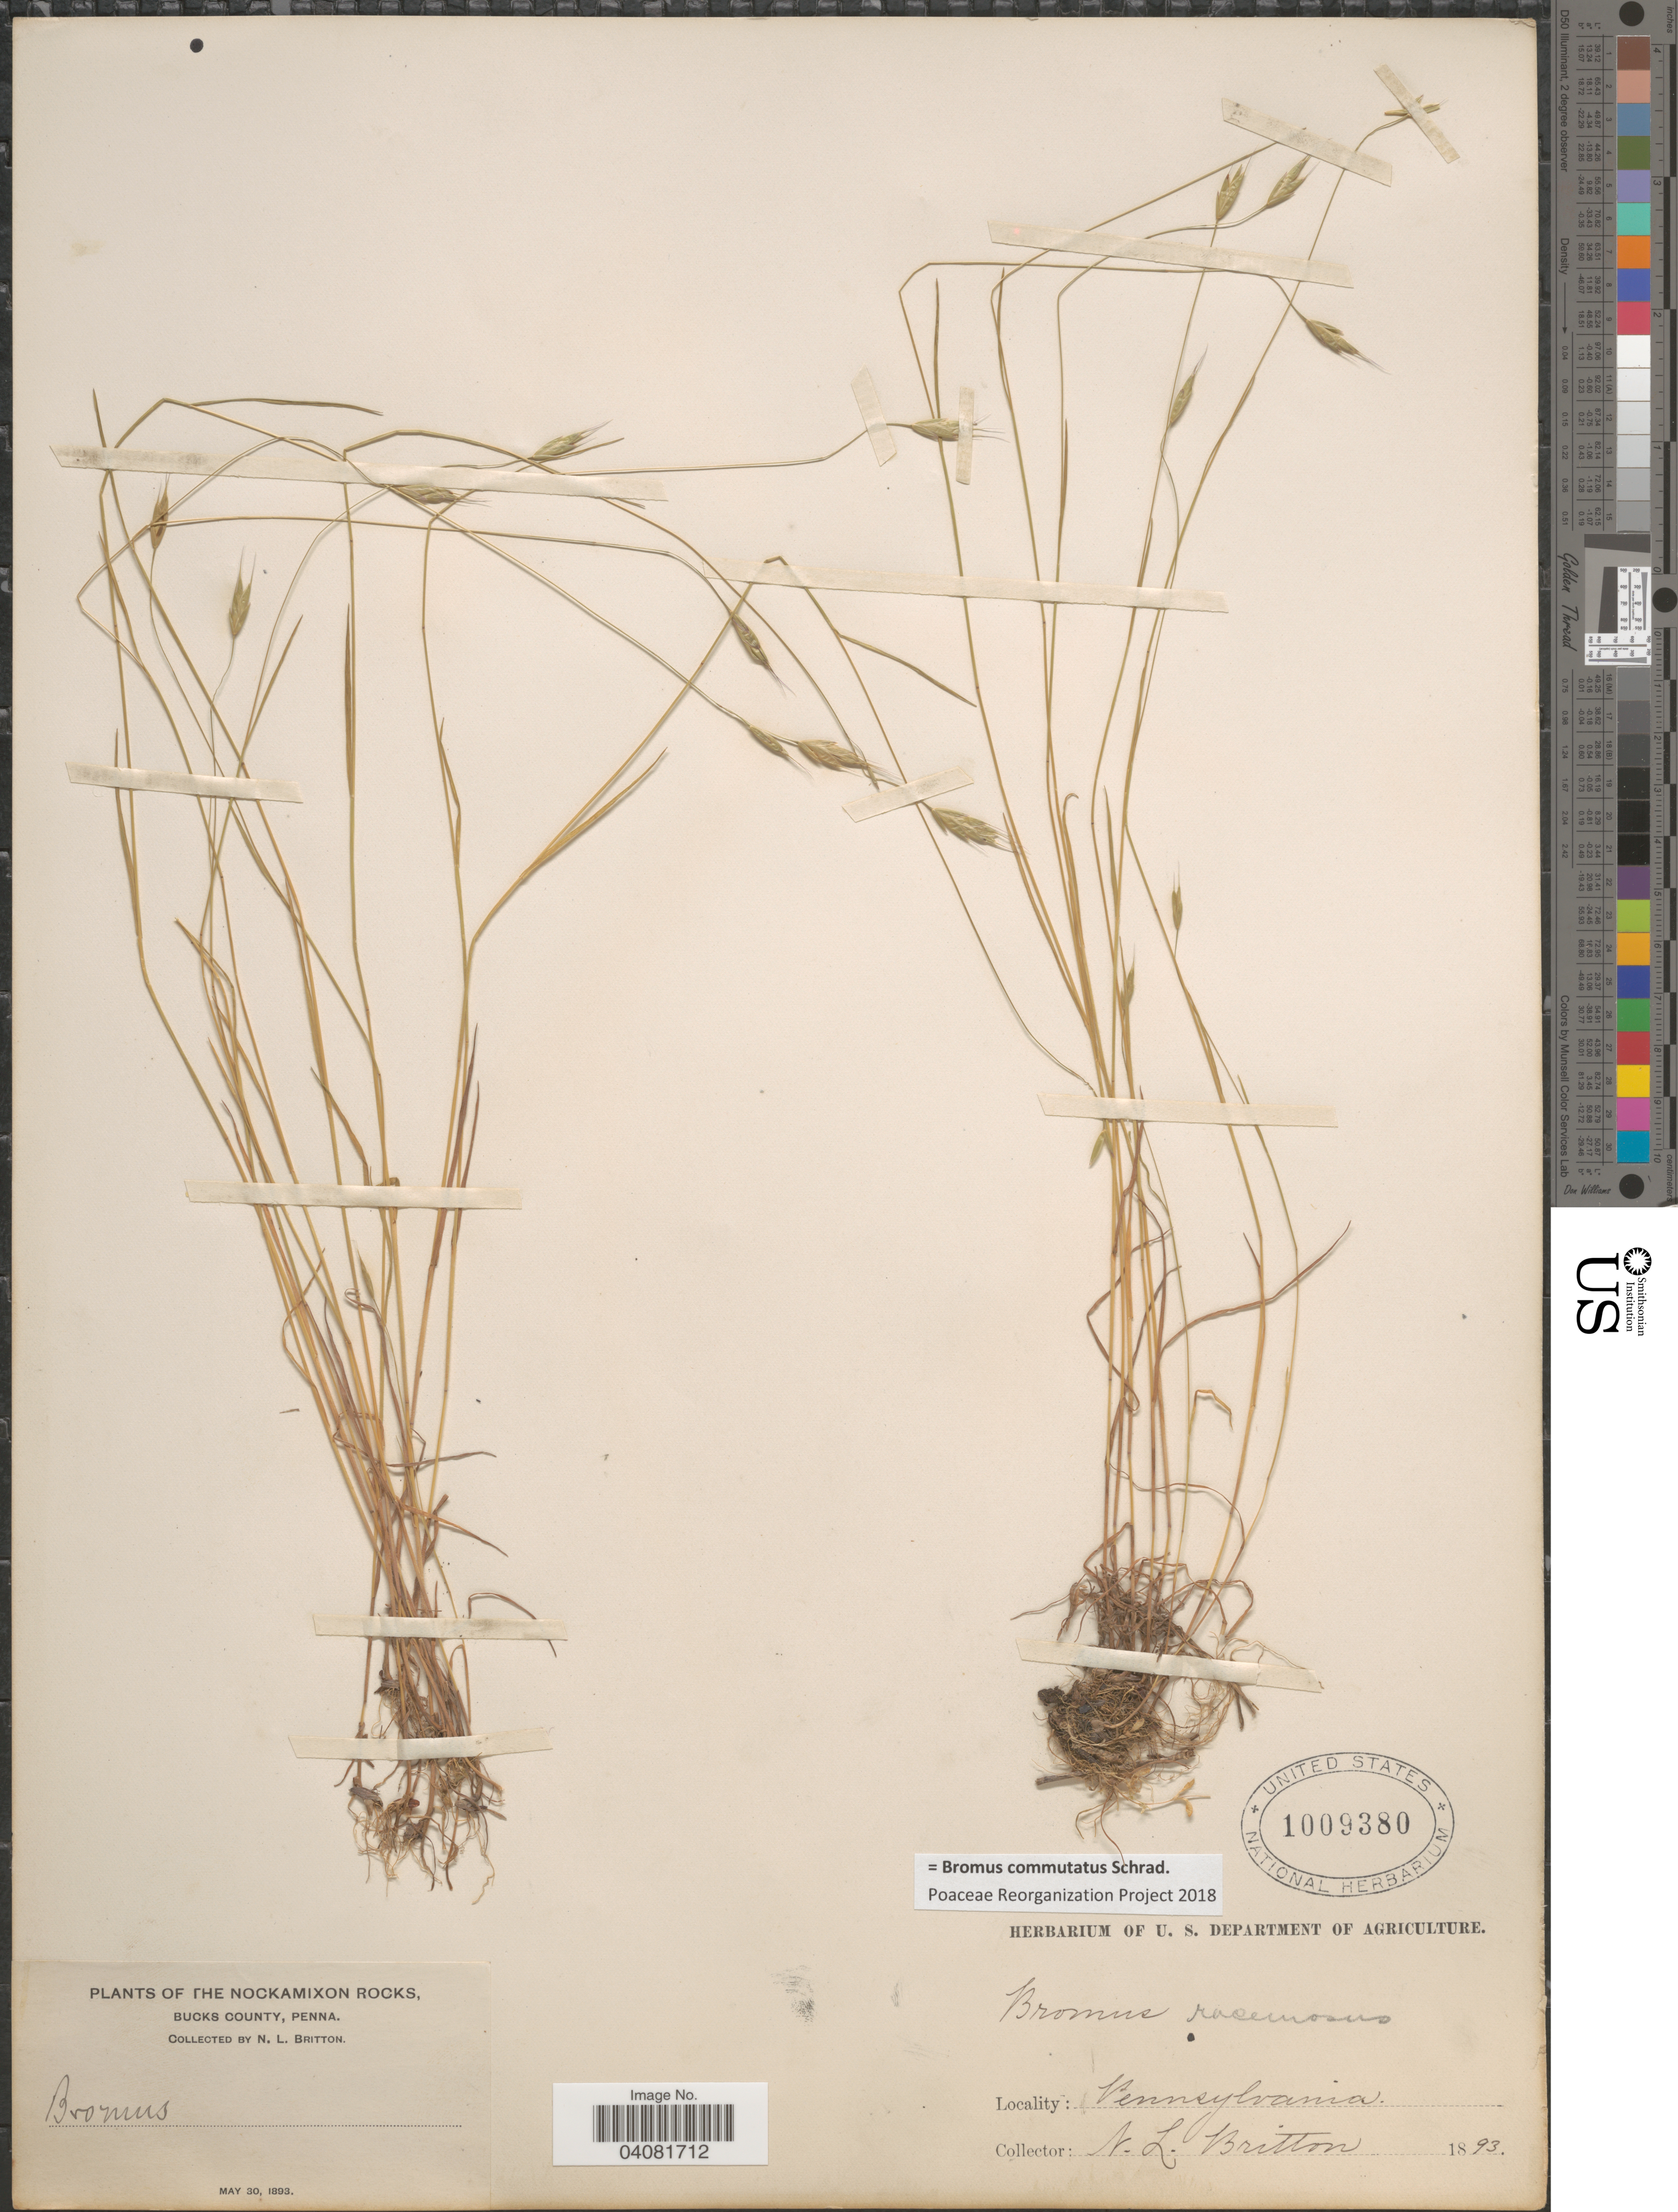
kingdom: Plantae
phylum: Tracheophyta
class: Liliopsida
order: Poales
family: Poaceae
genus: Bromus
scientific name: Bromus commutatus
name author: Schrad.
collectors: Mrs. N. L. Britton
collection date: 1893-05-30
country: United States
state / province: Pennsylvania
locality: The Nockamixon Rocks, Bucks County.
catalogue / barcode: US 1009380